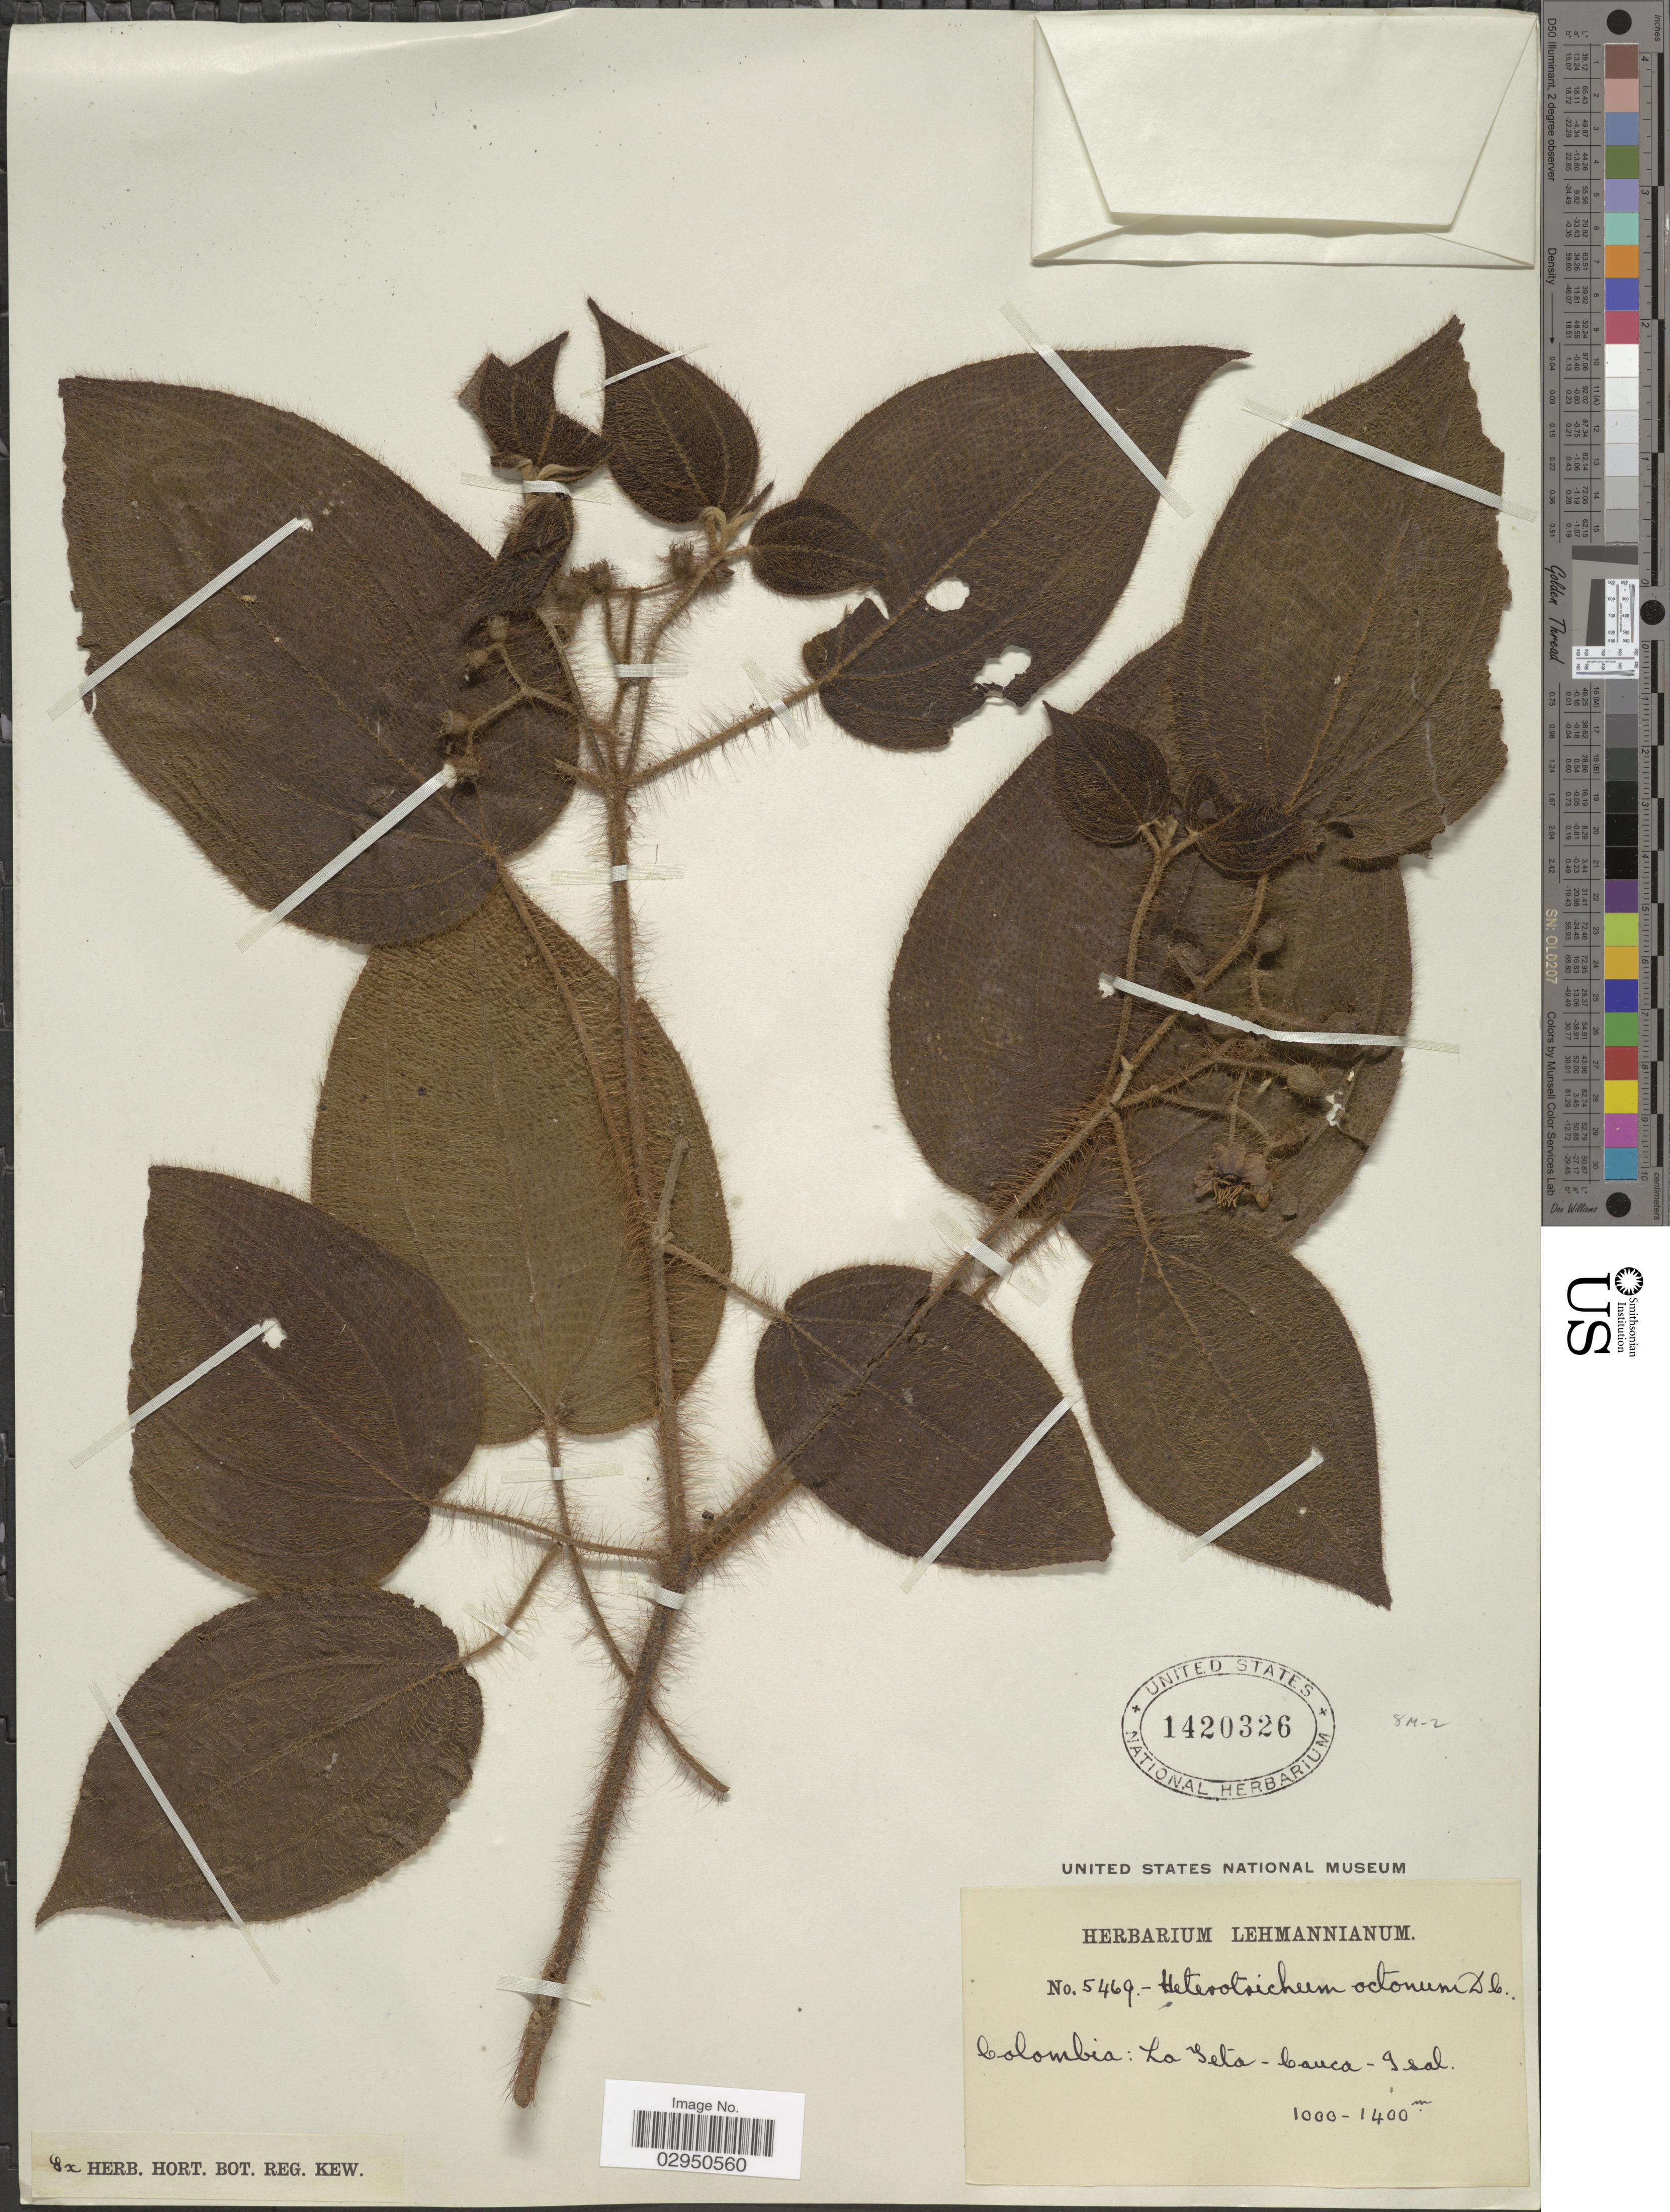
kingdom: Plantae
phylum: Tracheophyta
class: Magnoliopsida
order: Myrtales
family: Melastomataceae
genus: Clidemia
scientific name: Clidemia octona subsp. octona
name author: (Bonpl.) L.O. Williams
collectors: ex herb. Lehmannianum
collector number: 5469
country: Colombia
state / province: Cauca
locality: La Teta - Isal.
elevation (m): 1000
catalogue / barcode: US 1420326